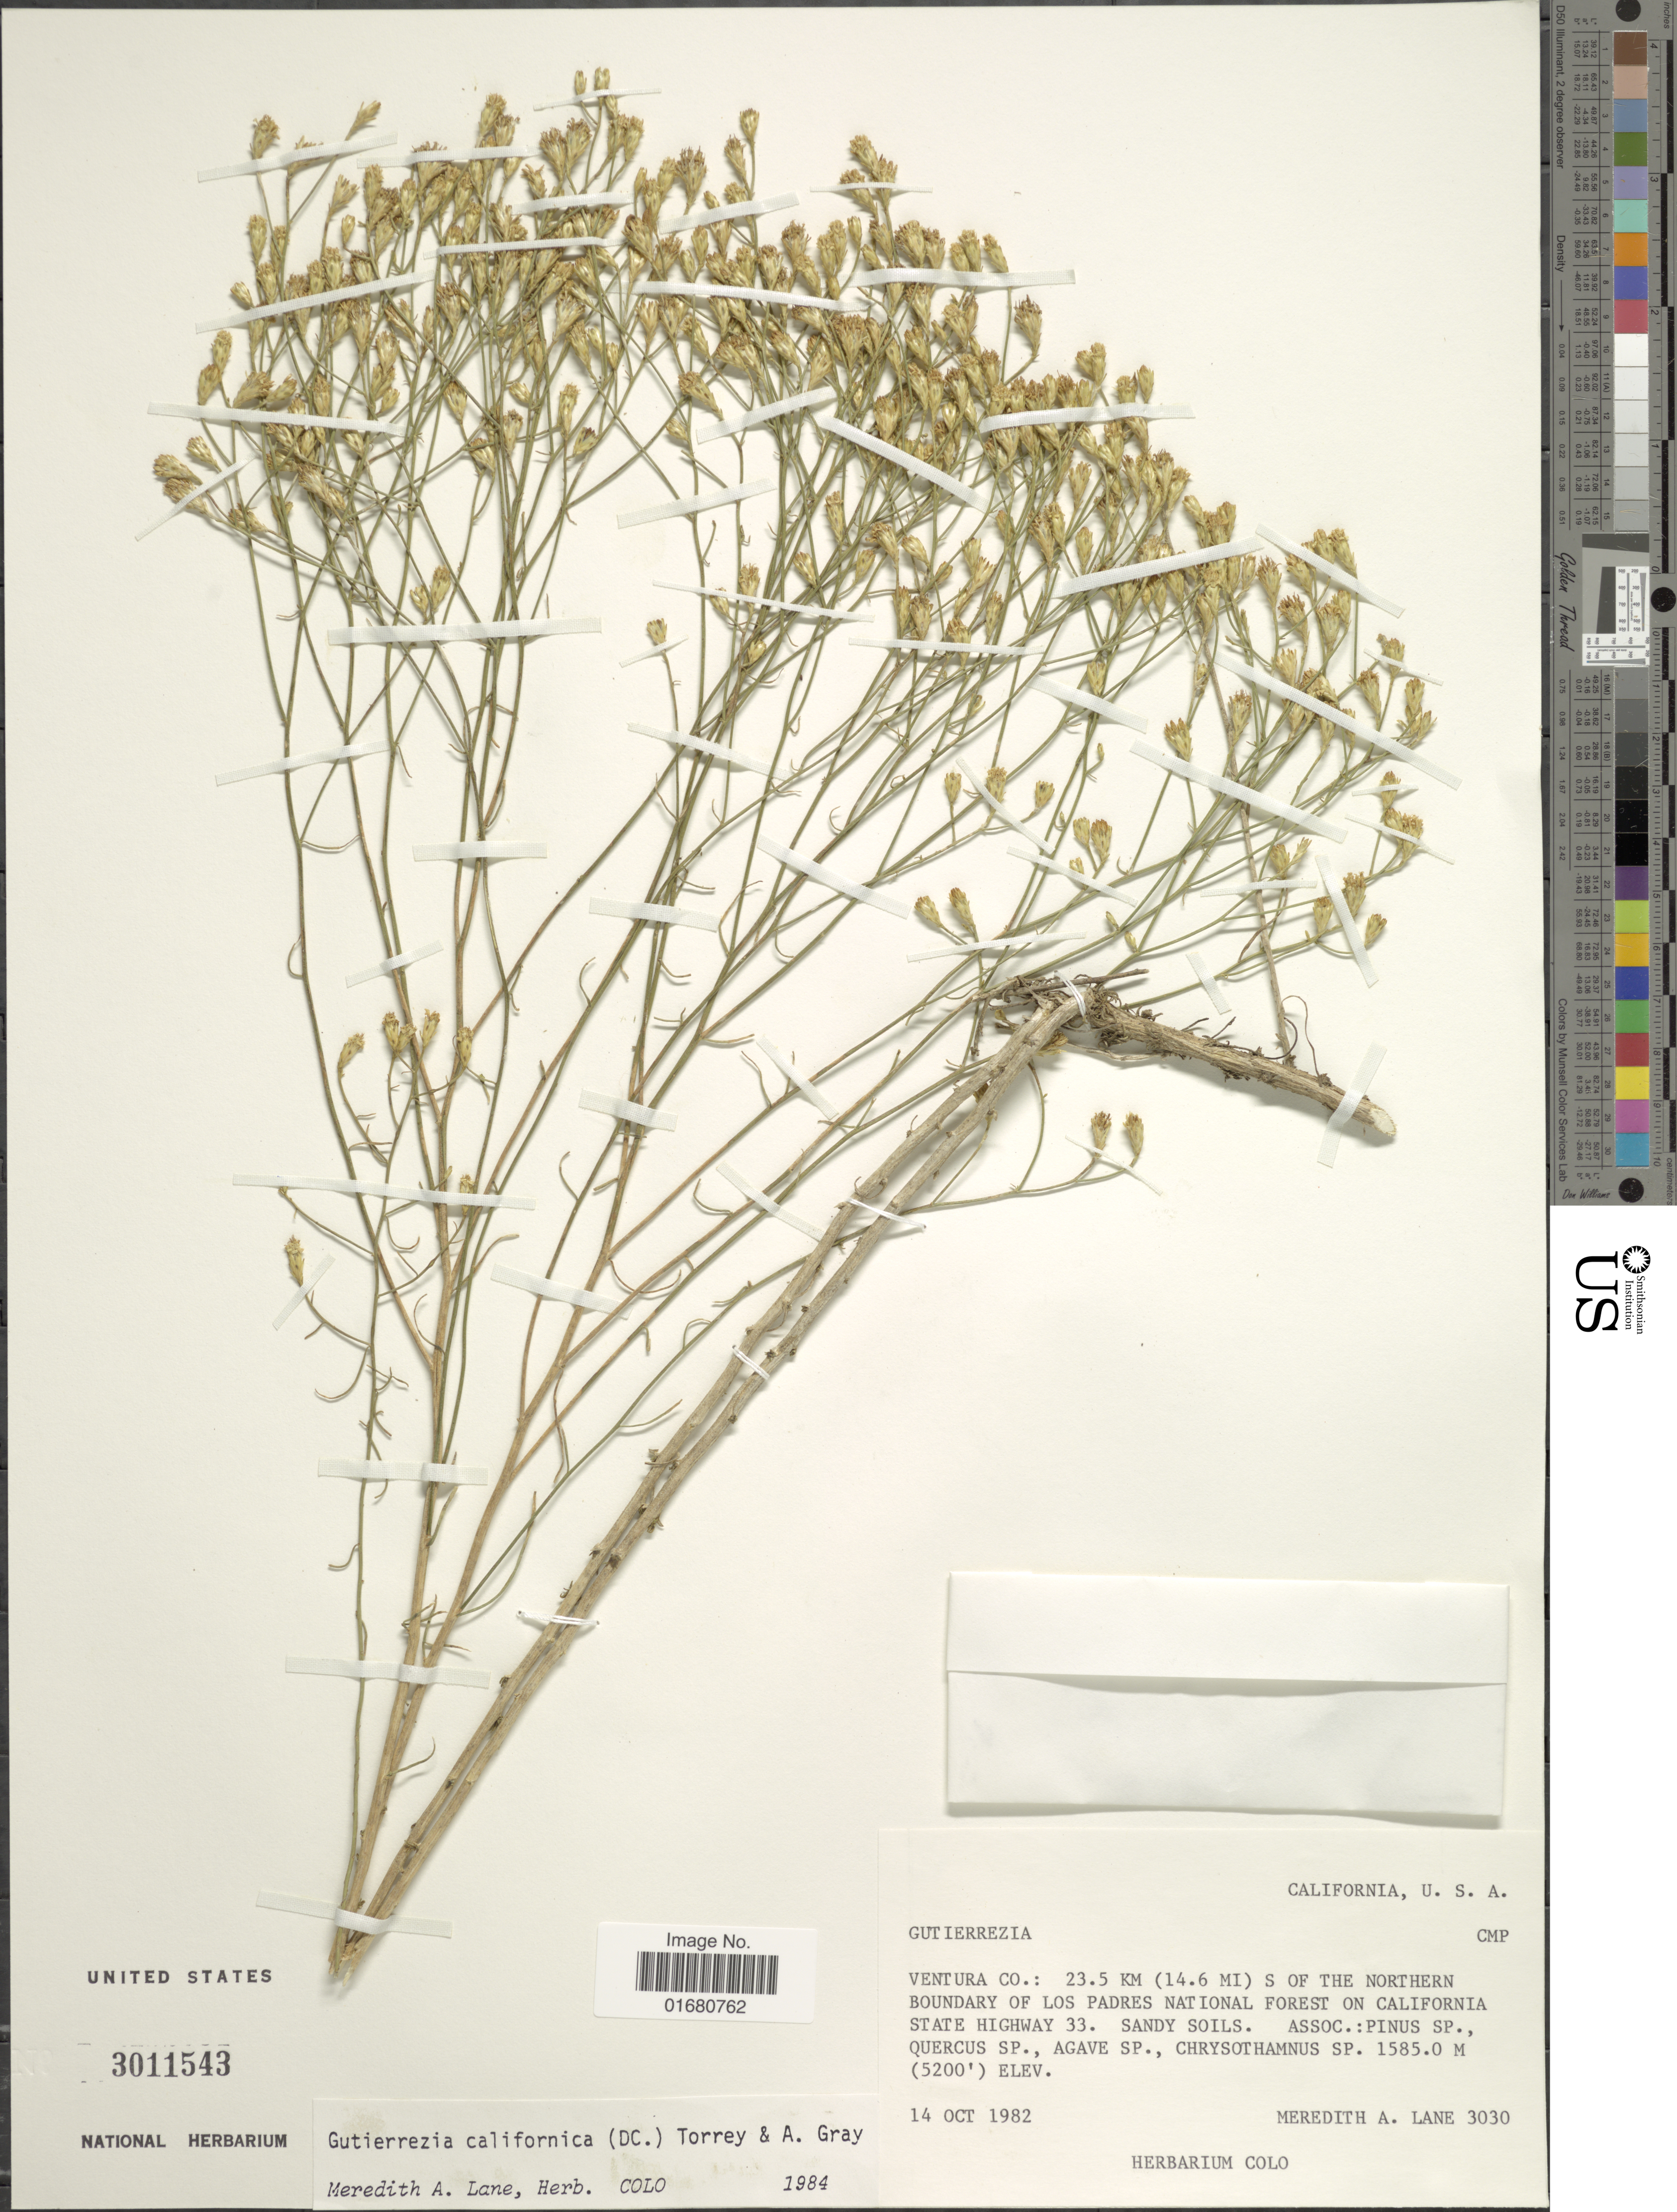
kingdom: Plantae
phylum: Tracheophyta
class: Magnoliopsida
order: Asterales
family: Asteraceae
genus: Gutierrezia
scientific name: Gutierrezia californica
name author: Torr. & A. Gray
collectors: M. A. Lane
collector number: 3030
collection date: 1982-10-14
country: United States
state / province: California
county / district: Ventura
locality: Ventura Co.: 23.5 Km (14.6 mi) S of the Northern Boundary of Los Padres National Forest on California State Highway 33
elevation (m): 1585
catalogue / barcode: US 3011543